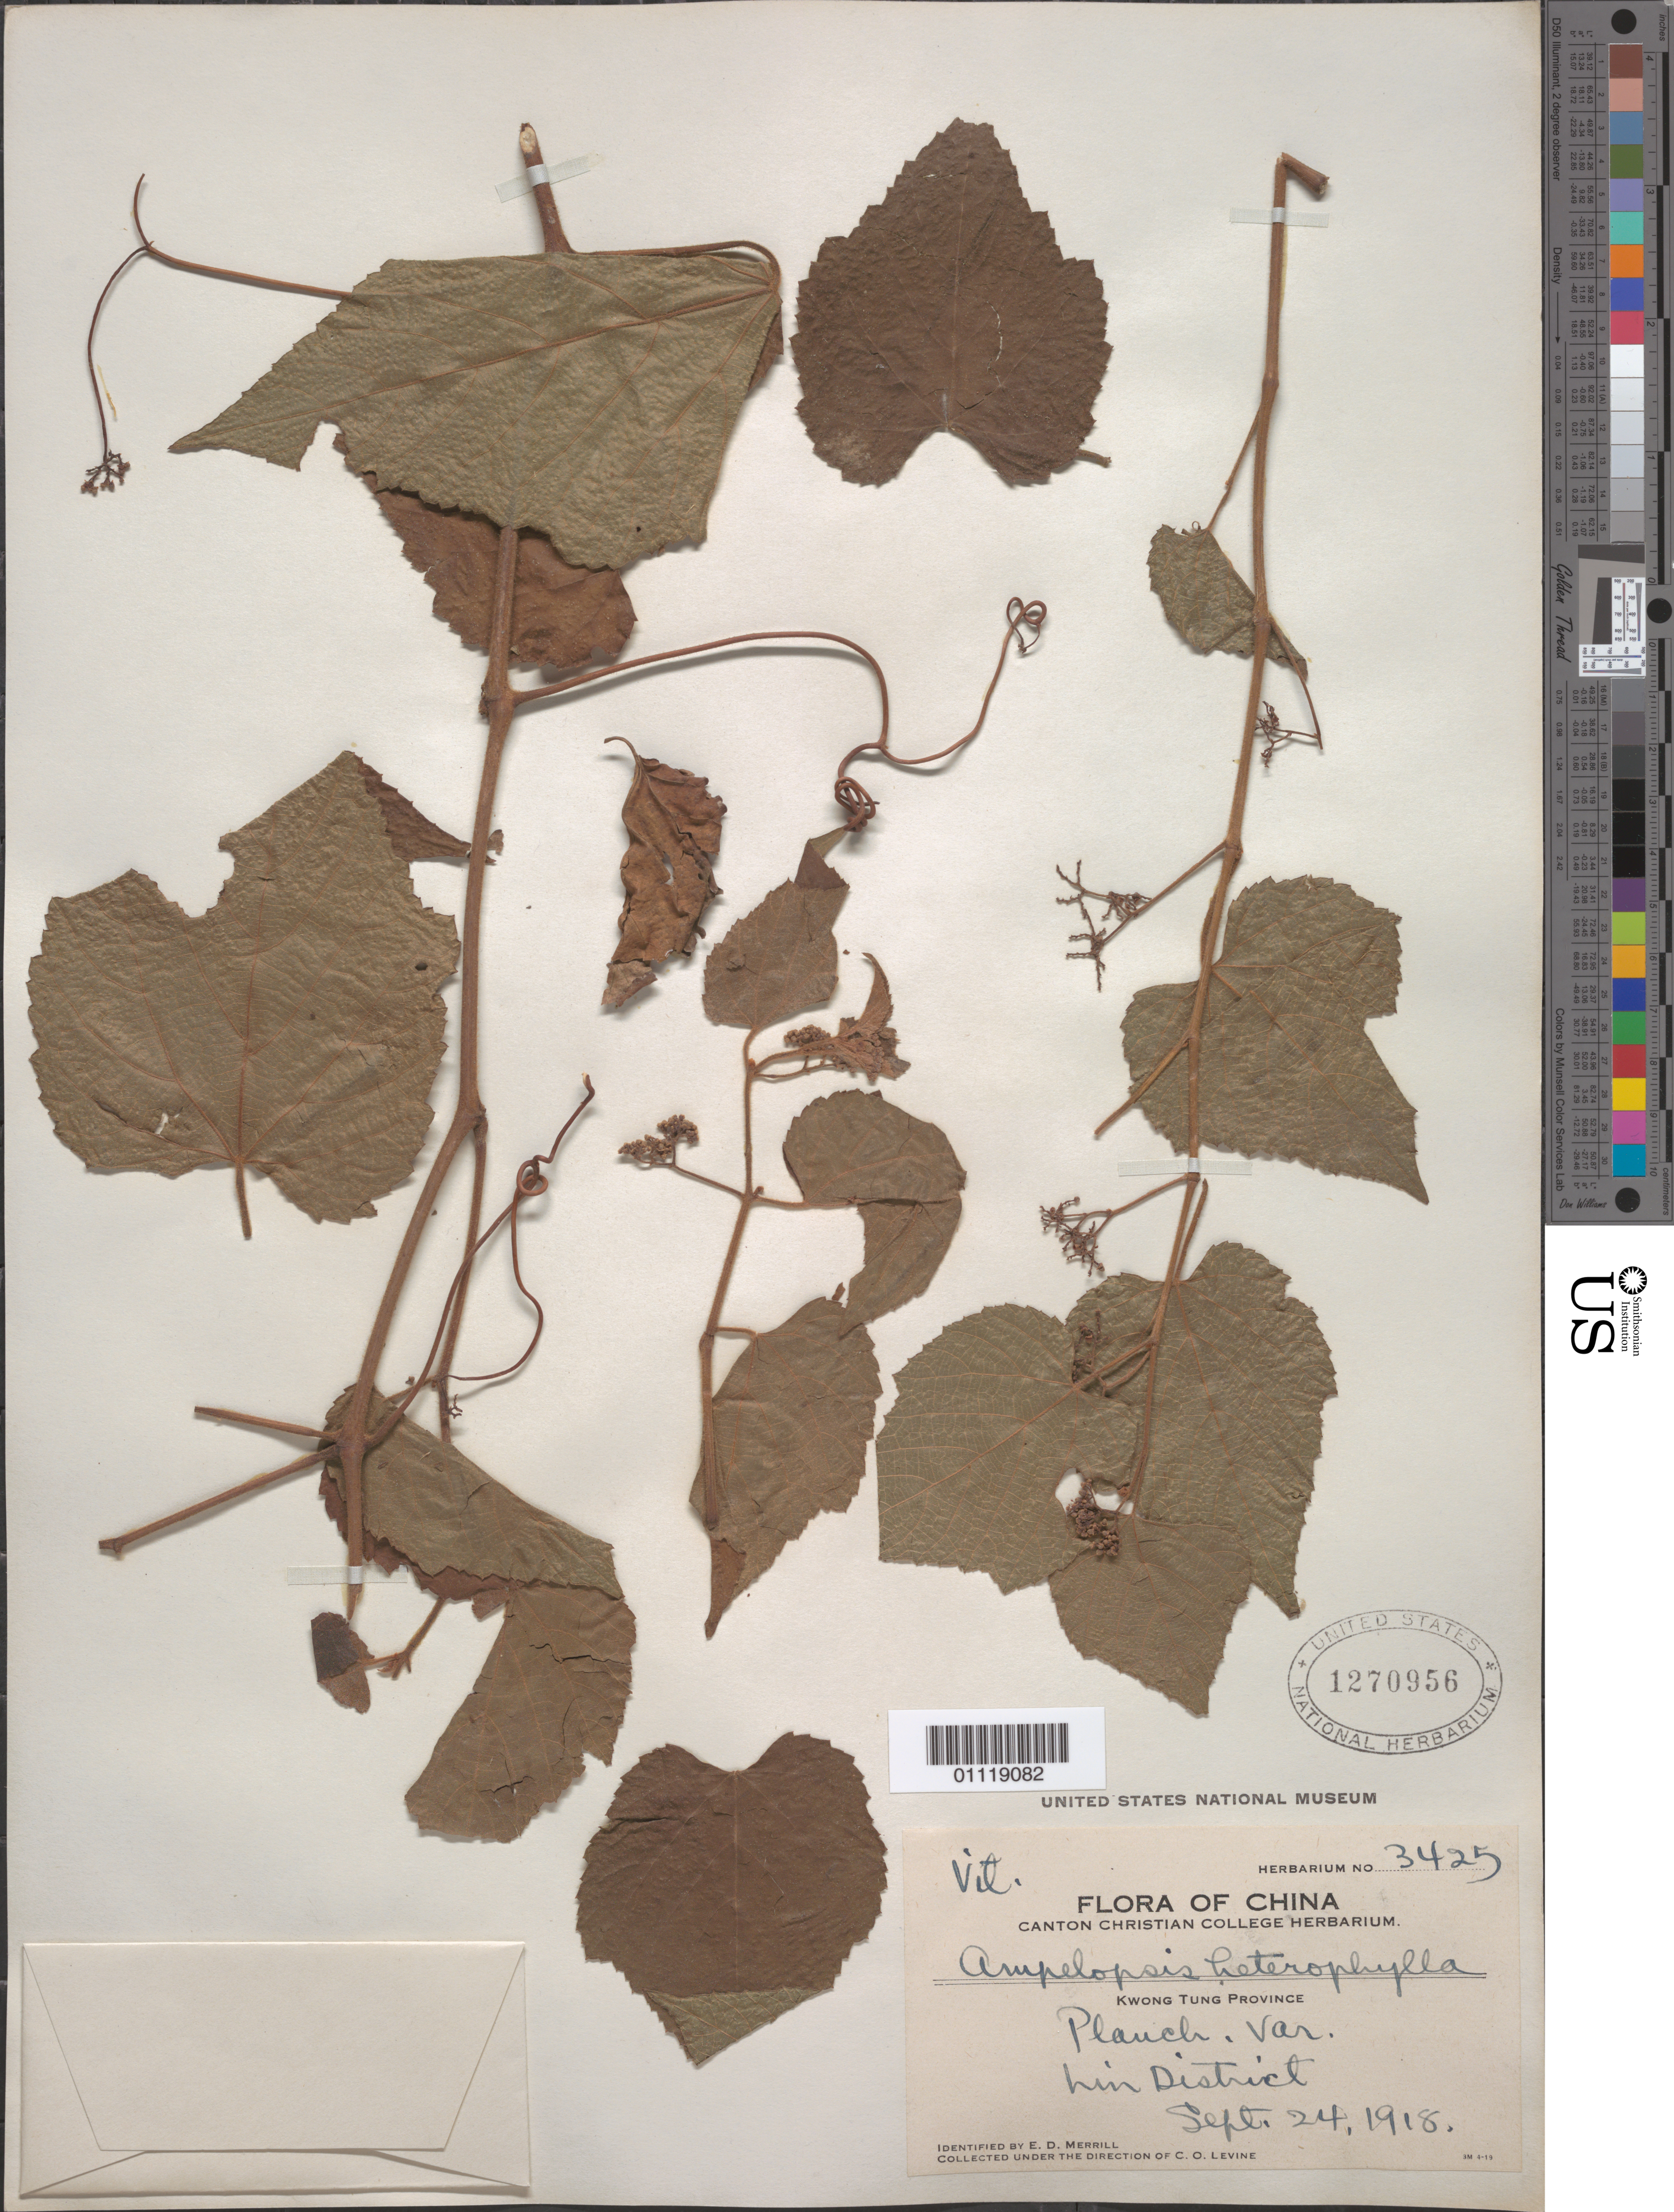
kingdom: Plantae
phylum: Tracheophyta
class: Magnoliopsida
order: Vitales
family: Vitaceae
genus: Ampelopsis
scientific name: Ampelopsis glandulosa var. heterophylla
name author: (Thunb.) Momiy.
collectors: C. O. Levine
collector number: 3425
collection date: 1918-09-24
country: China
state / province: Guangdong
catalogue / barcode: US 1270956